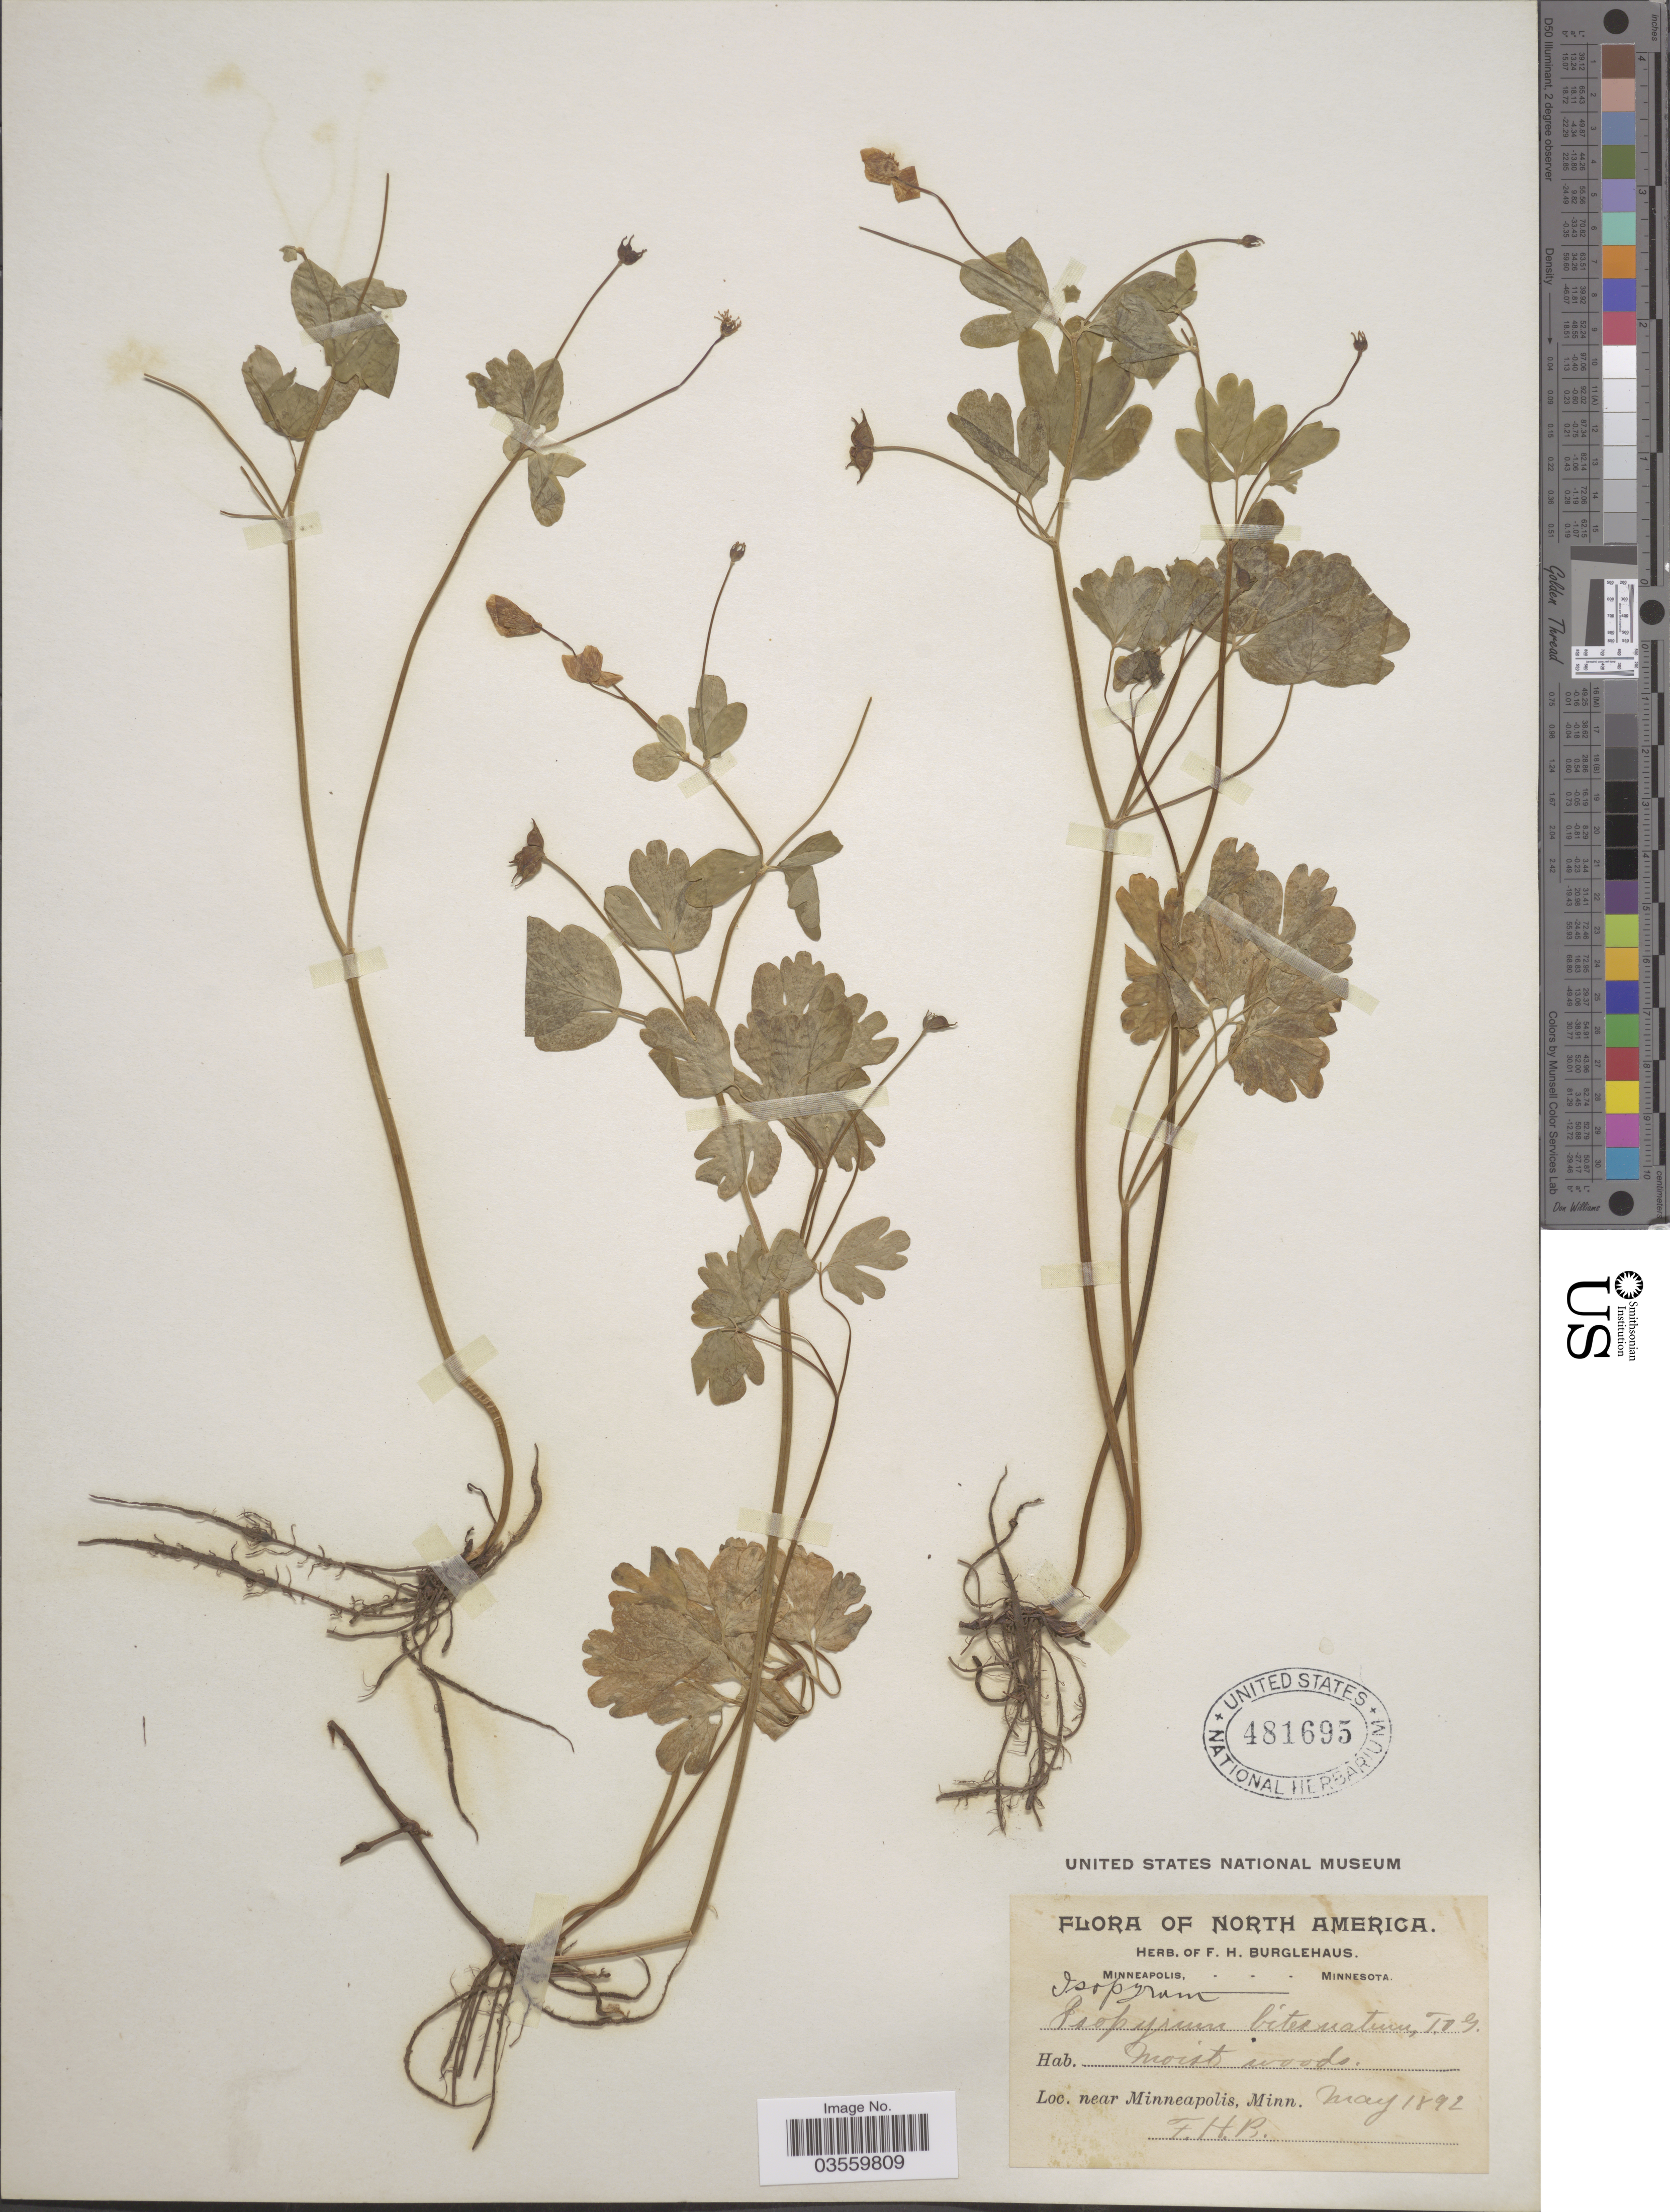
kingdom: Plantae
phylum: Tracheophyta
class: Magnoliopsida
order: Ranunculales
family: Ranunculaceae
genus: Enemion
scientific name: Enemion biternatum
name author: (Torr. & A. Gray) Raf.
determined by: Strong, Mark T., (BOT), Smithsonian Institution - National Museum of Natural History (UNITED STATES)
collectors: F. Burglehaus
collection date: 1892-05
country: United States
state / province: Minnesota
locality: Near Minneapolis.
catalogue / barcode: US 481695